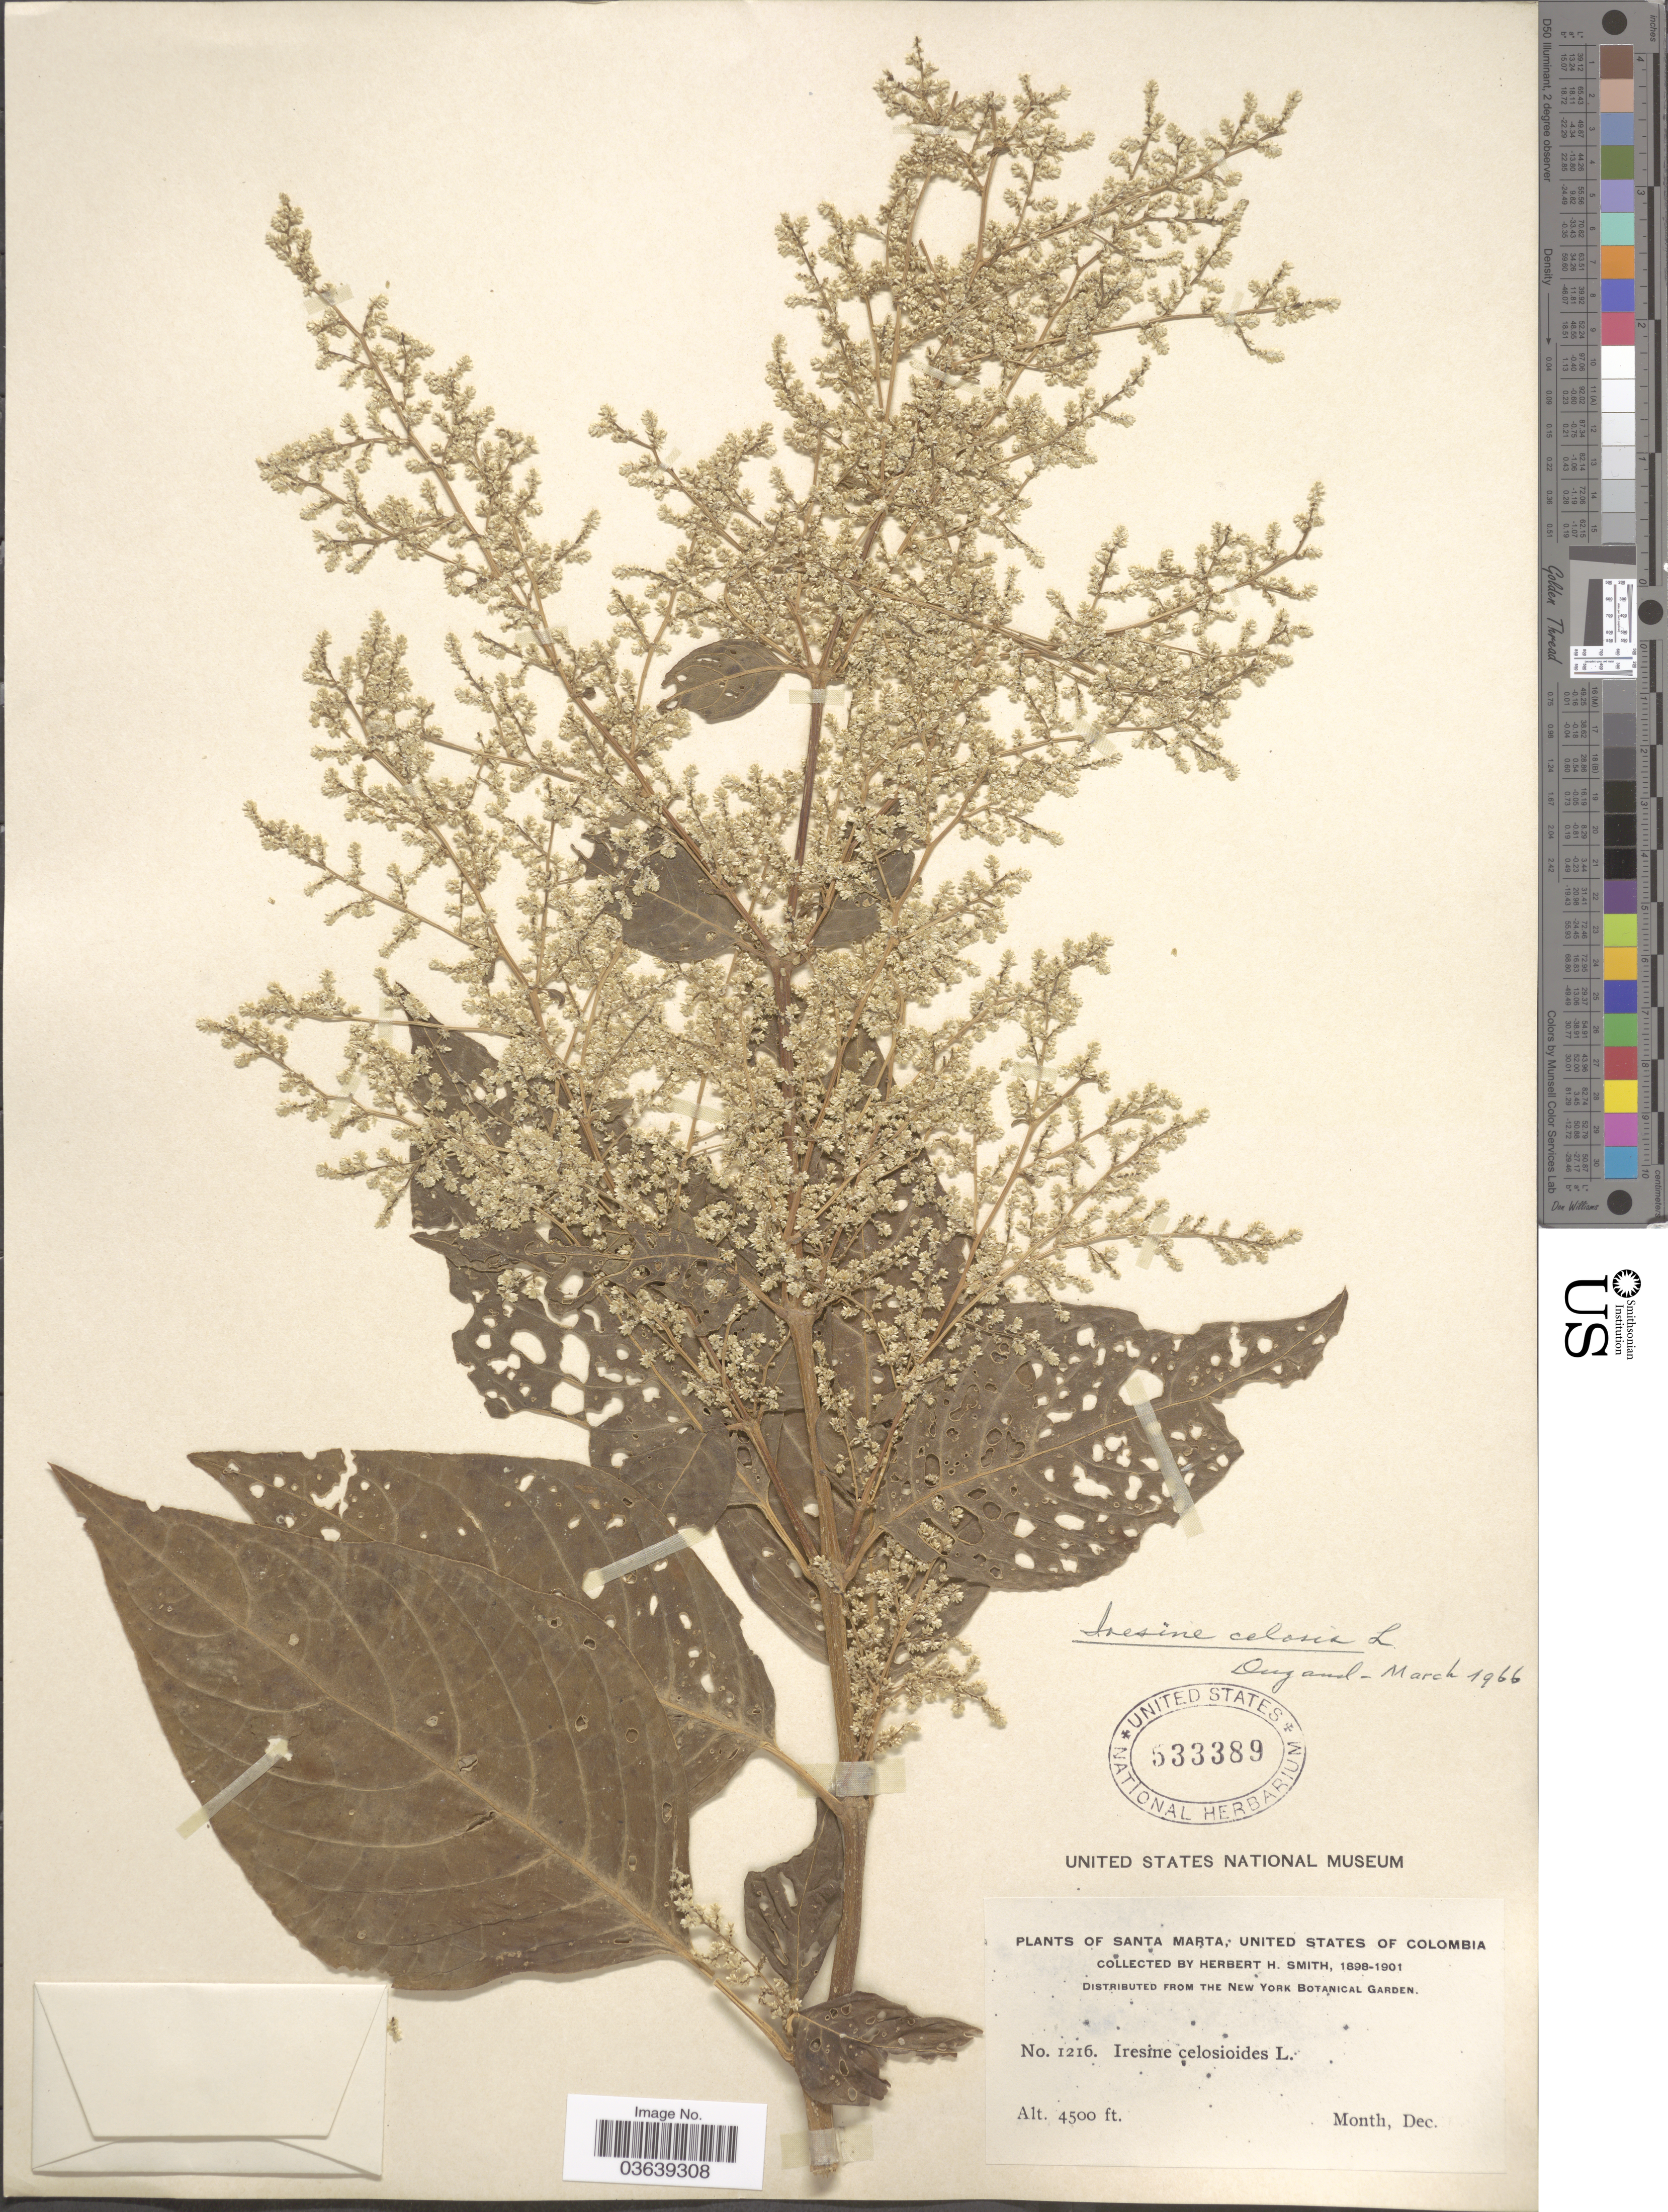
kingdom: Plantae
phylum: Tracheophyta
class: Magnoliopsida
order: Caryophyllales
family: Amaranthaceae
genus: Iresine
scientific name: Iresine diffusa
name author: Humb. & Bonpl. ex Willd.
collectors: Herbert H. Smith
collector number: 1216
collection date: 1898-12/1901-12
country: Colombia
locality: Santa Marta, United States of Colombia.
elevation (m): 1372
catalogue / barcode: US 533389